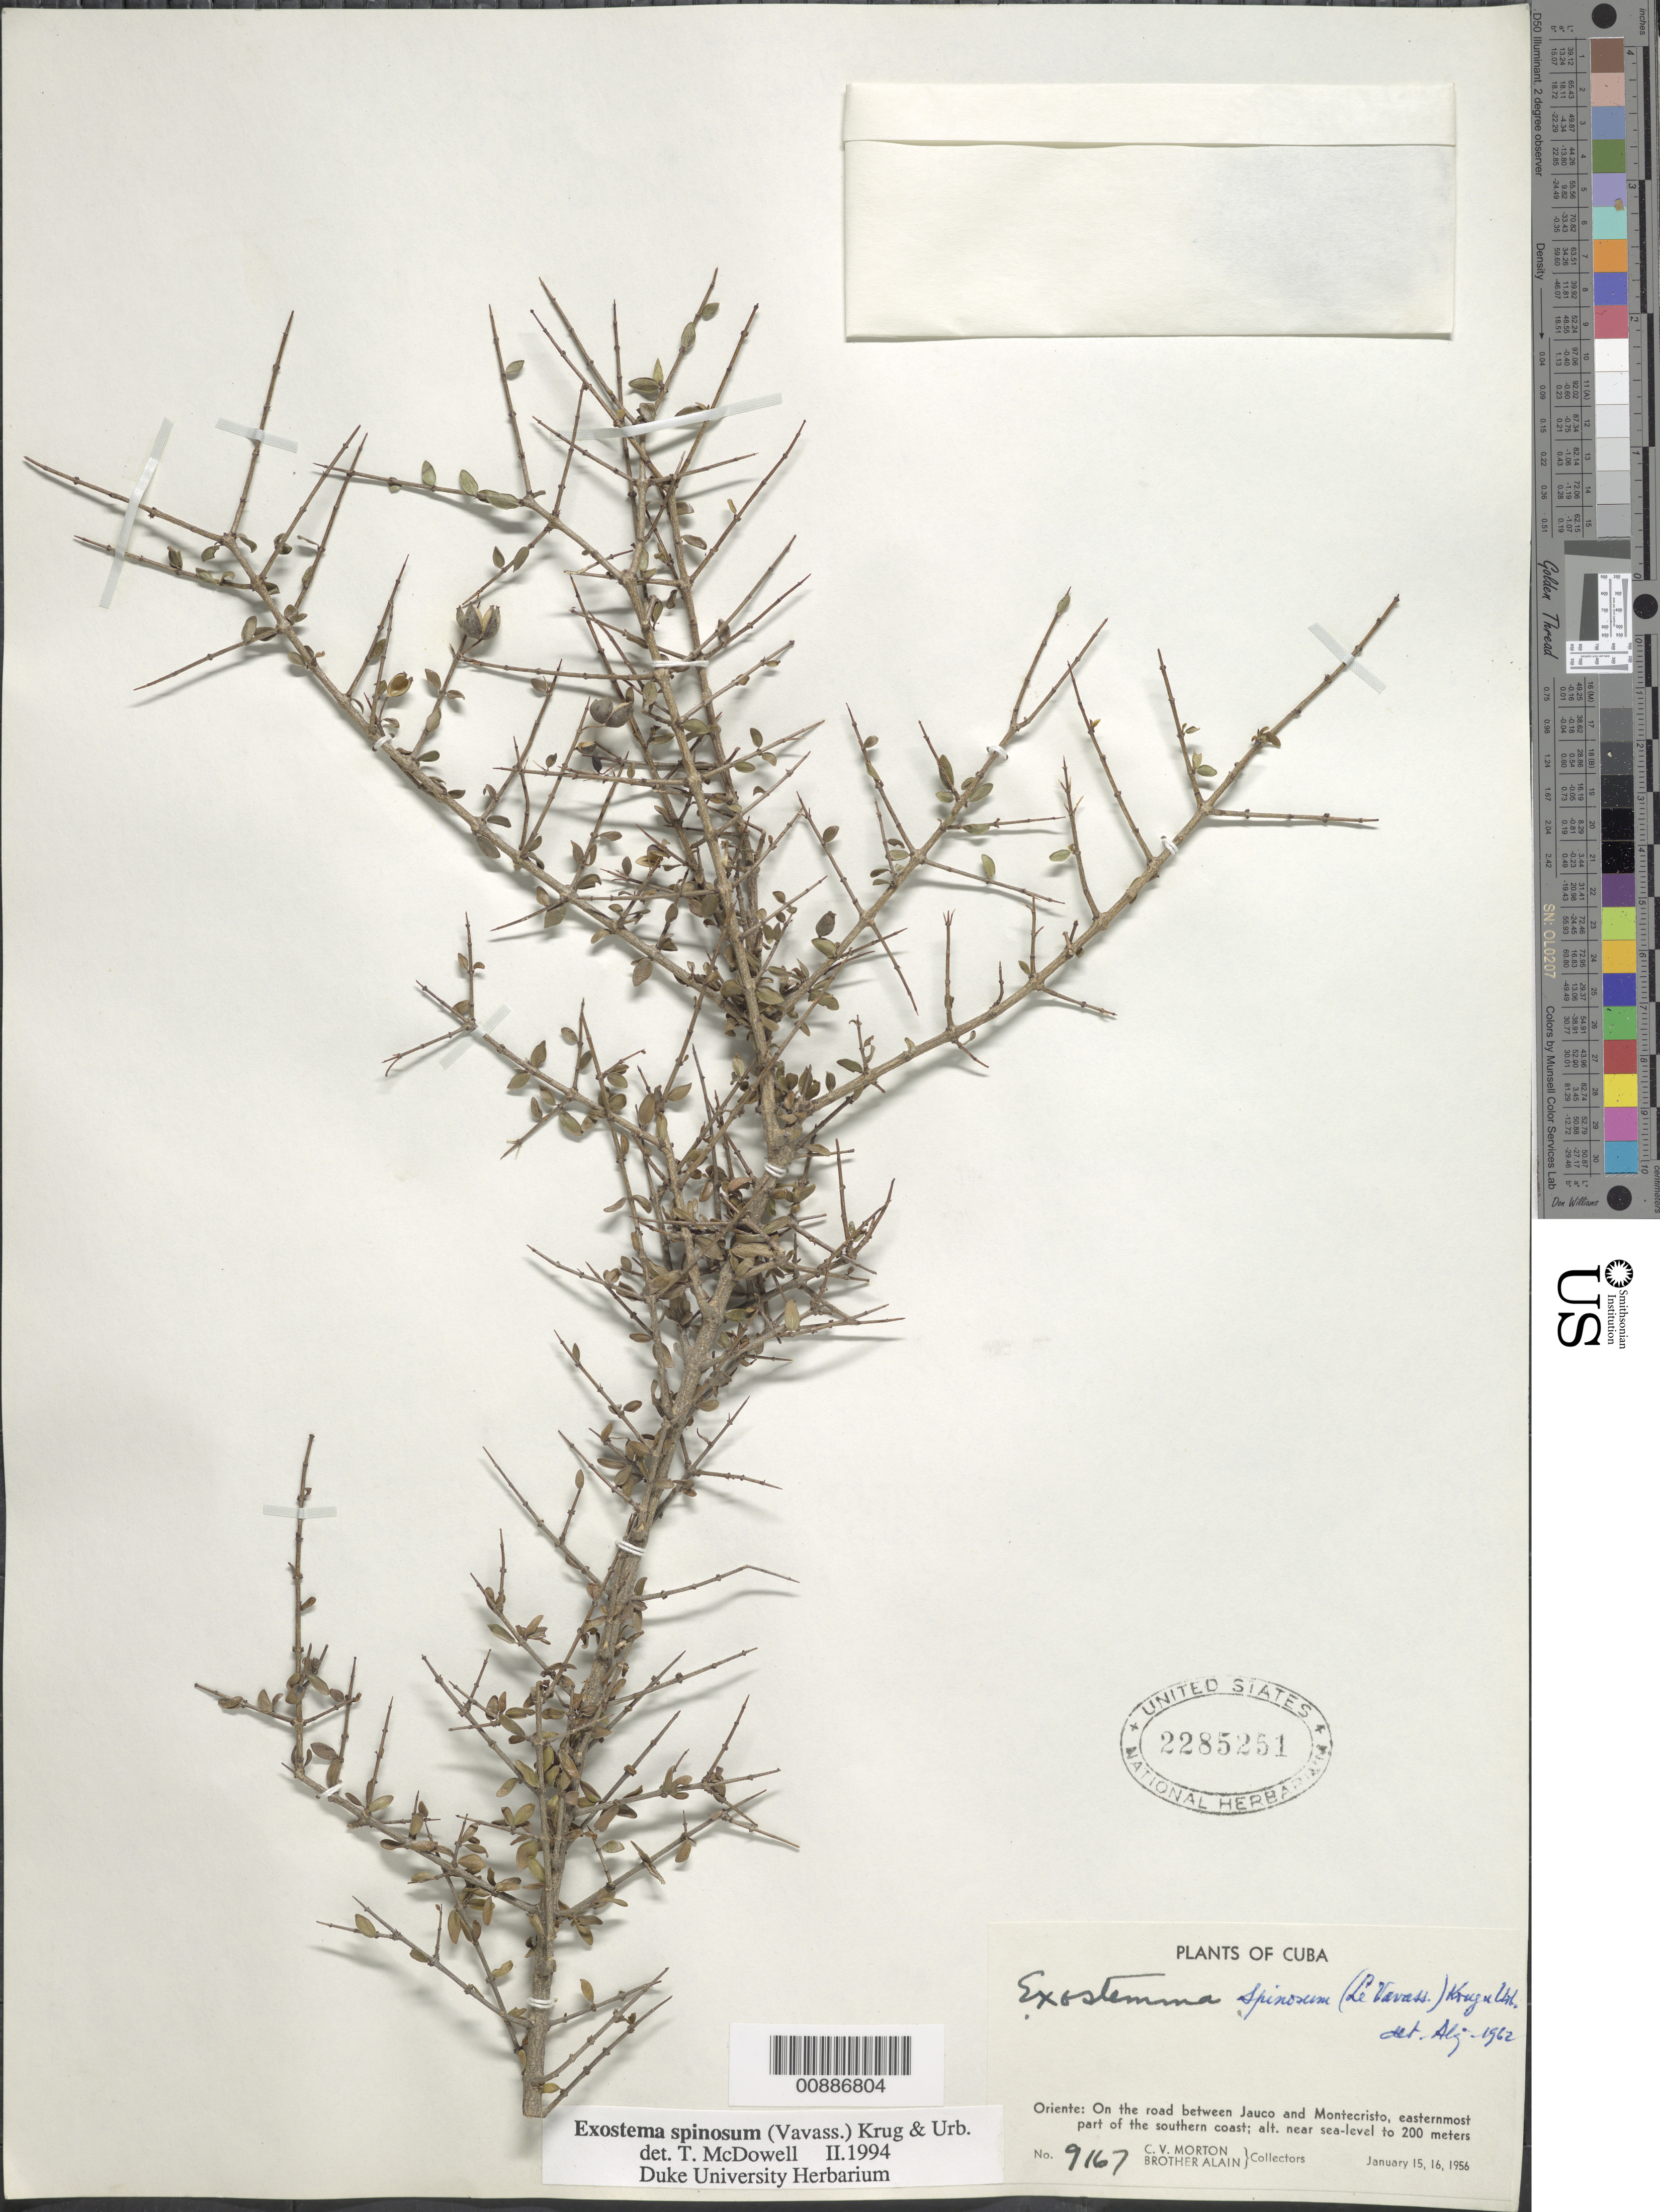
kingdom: Plantae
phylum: Tracheophyta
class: Magnoliopsida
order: Gentianales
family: Rubiaceae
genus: Exostema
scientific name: Exostema spinosum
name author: (Vavass.) Krug & Urb.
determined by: Liogier, Alain H.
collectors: C. V. Morton & A. H. Liogier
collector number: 9167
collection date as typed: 15 Jan 1956 to 16 Jan 1956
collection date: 1956-01-15/1956-01-16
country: Cuba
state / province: Oriente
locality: On road between Jauco and Montecristo, easternmost part of the southern coast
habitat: Along road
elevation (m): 0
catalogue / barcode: US 2285251